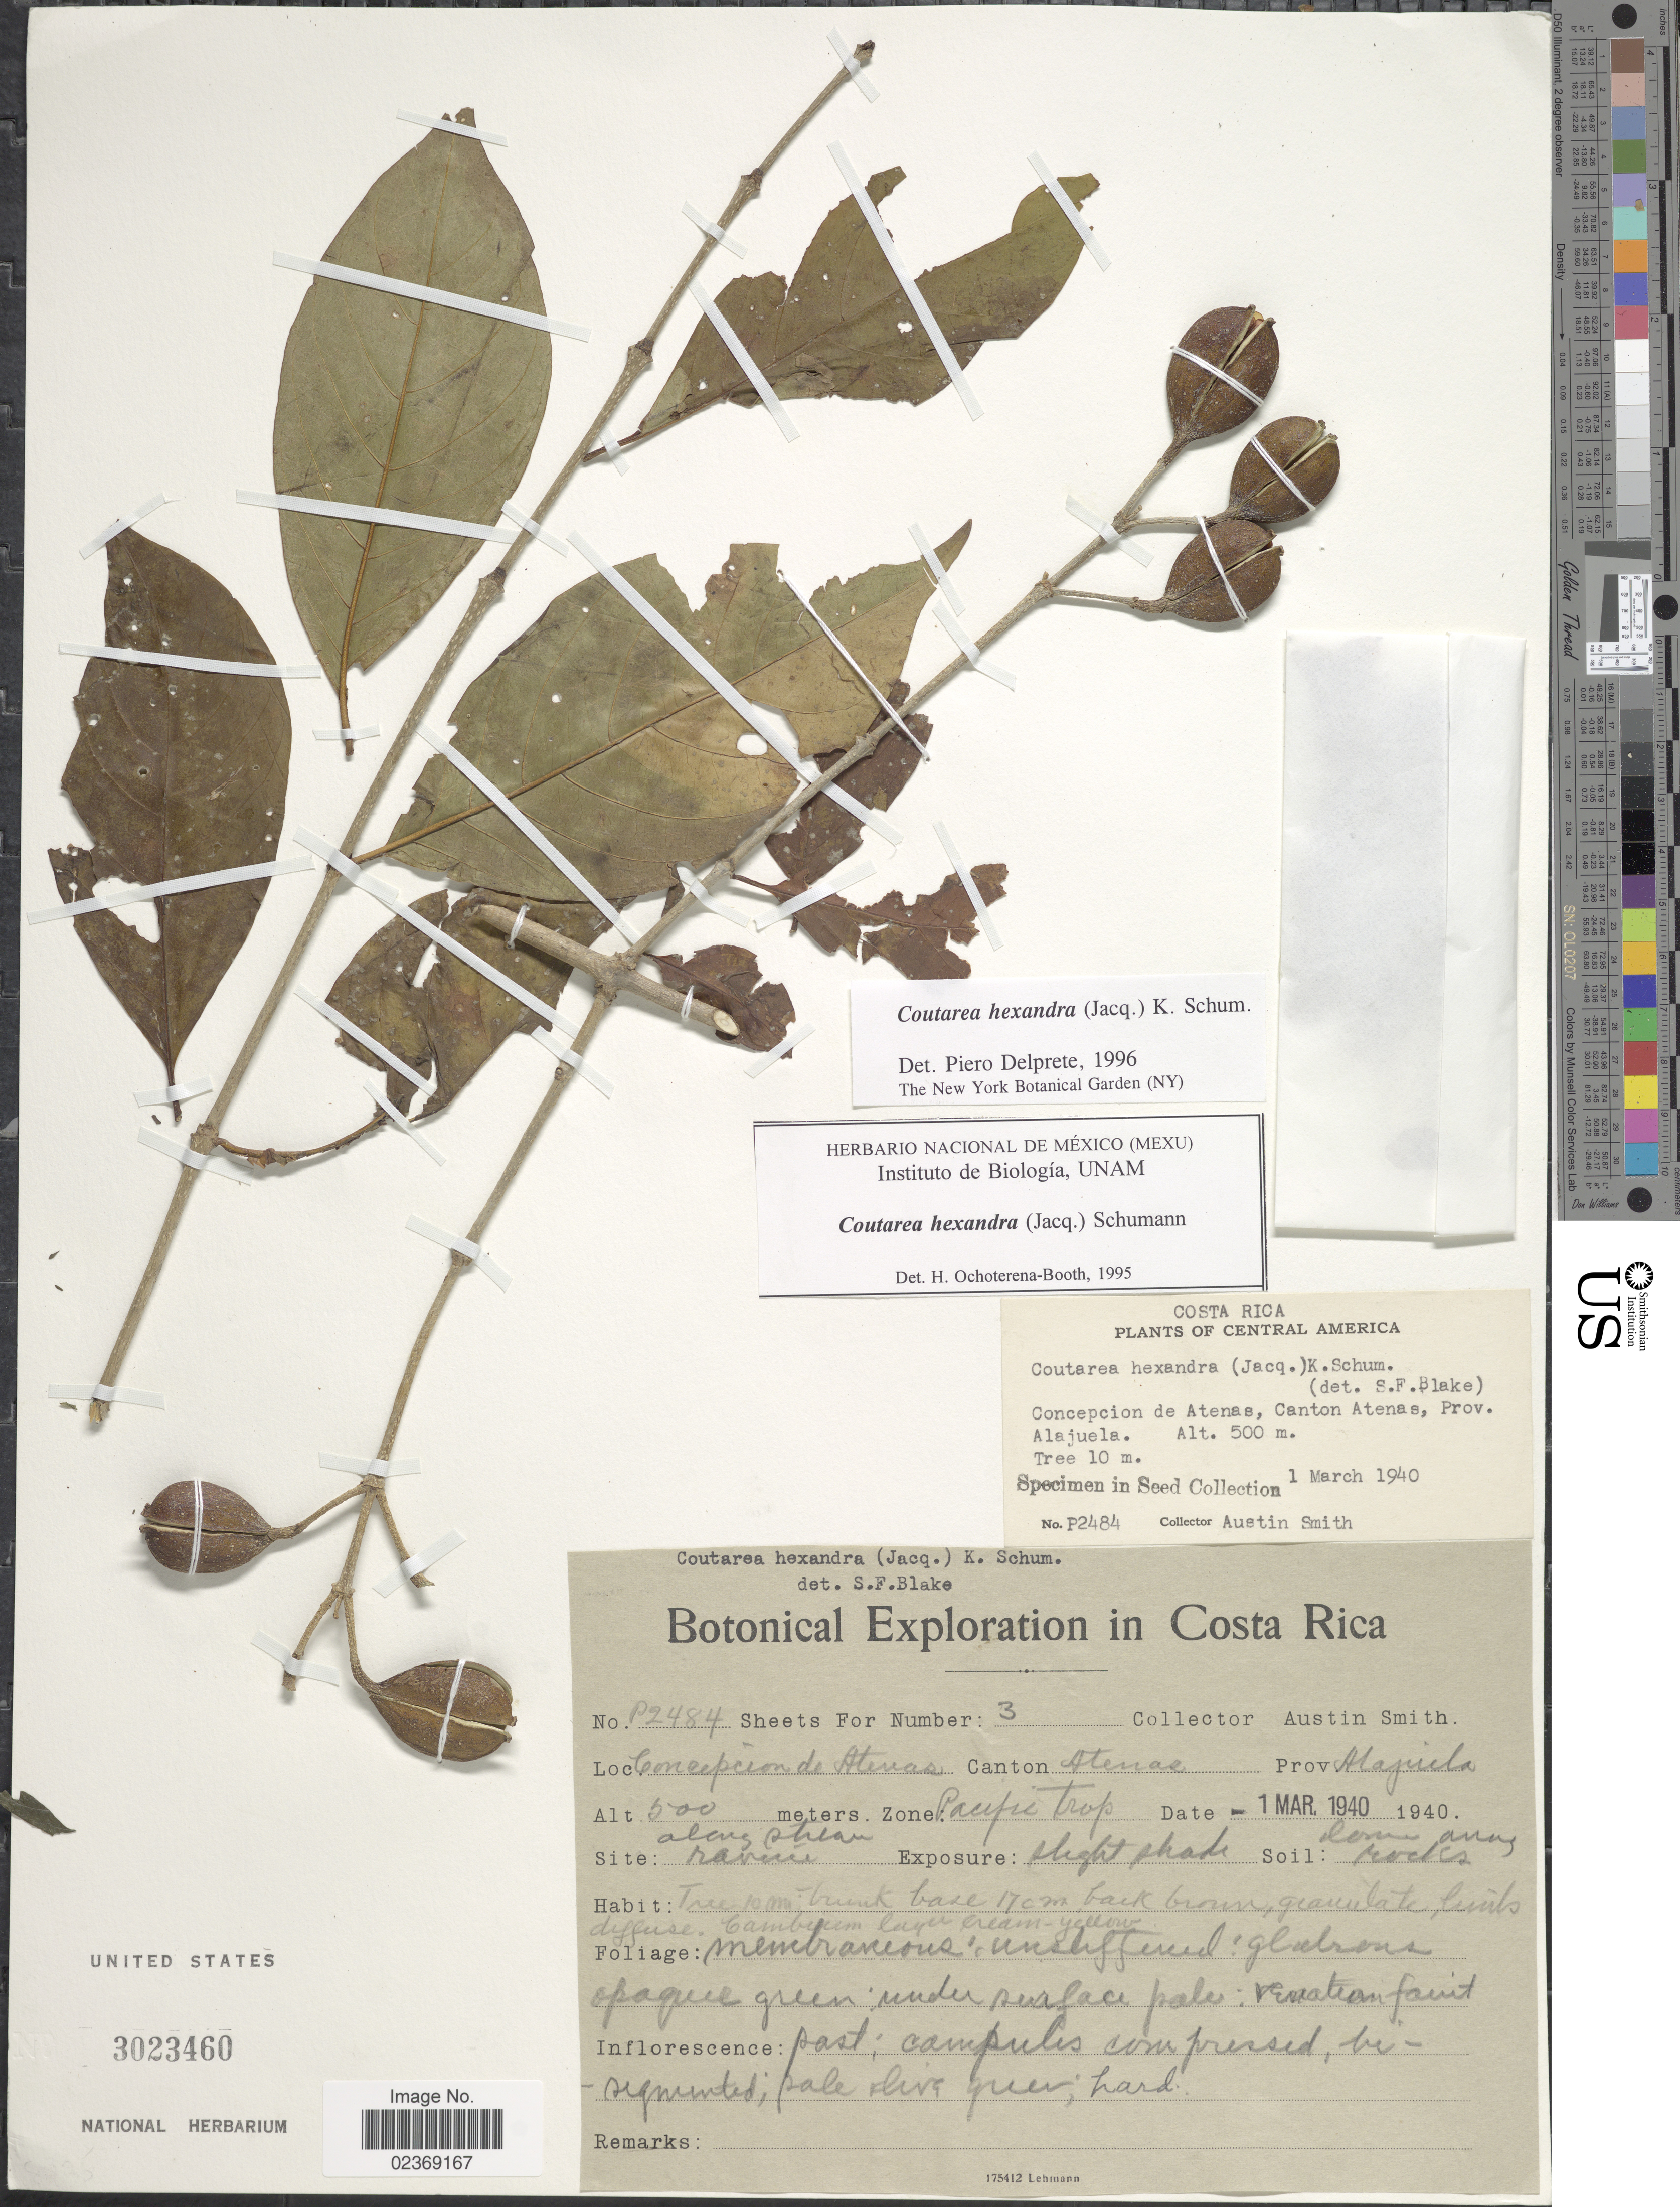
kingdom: Plantae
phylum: Tracheophyta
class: Magnoliopsida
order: Gentianales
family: Rubiaceae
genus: Coutarea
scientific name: Coutarea hexandra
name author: (Jacq.) K. Schum.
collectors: Aust P. Smith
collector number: P2484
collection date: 1940-03-01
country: Costa Rica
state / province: Alajuela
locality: Concepcion de Atenas, Canton Atenas, Prov. Alajuela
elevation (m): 500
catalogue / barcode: US 3023460